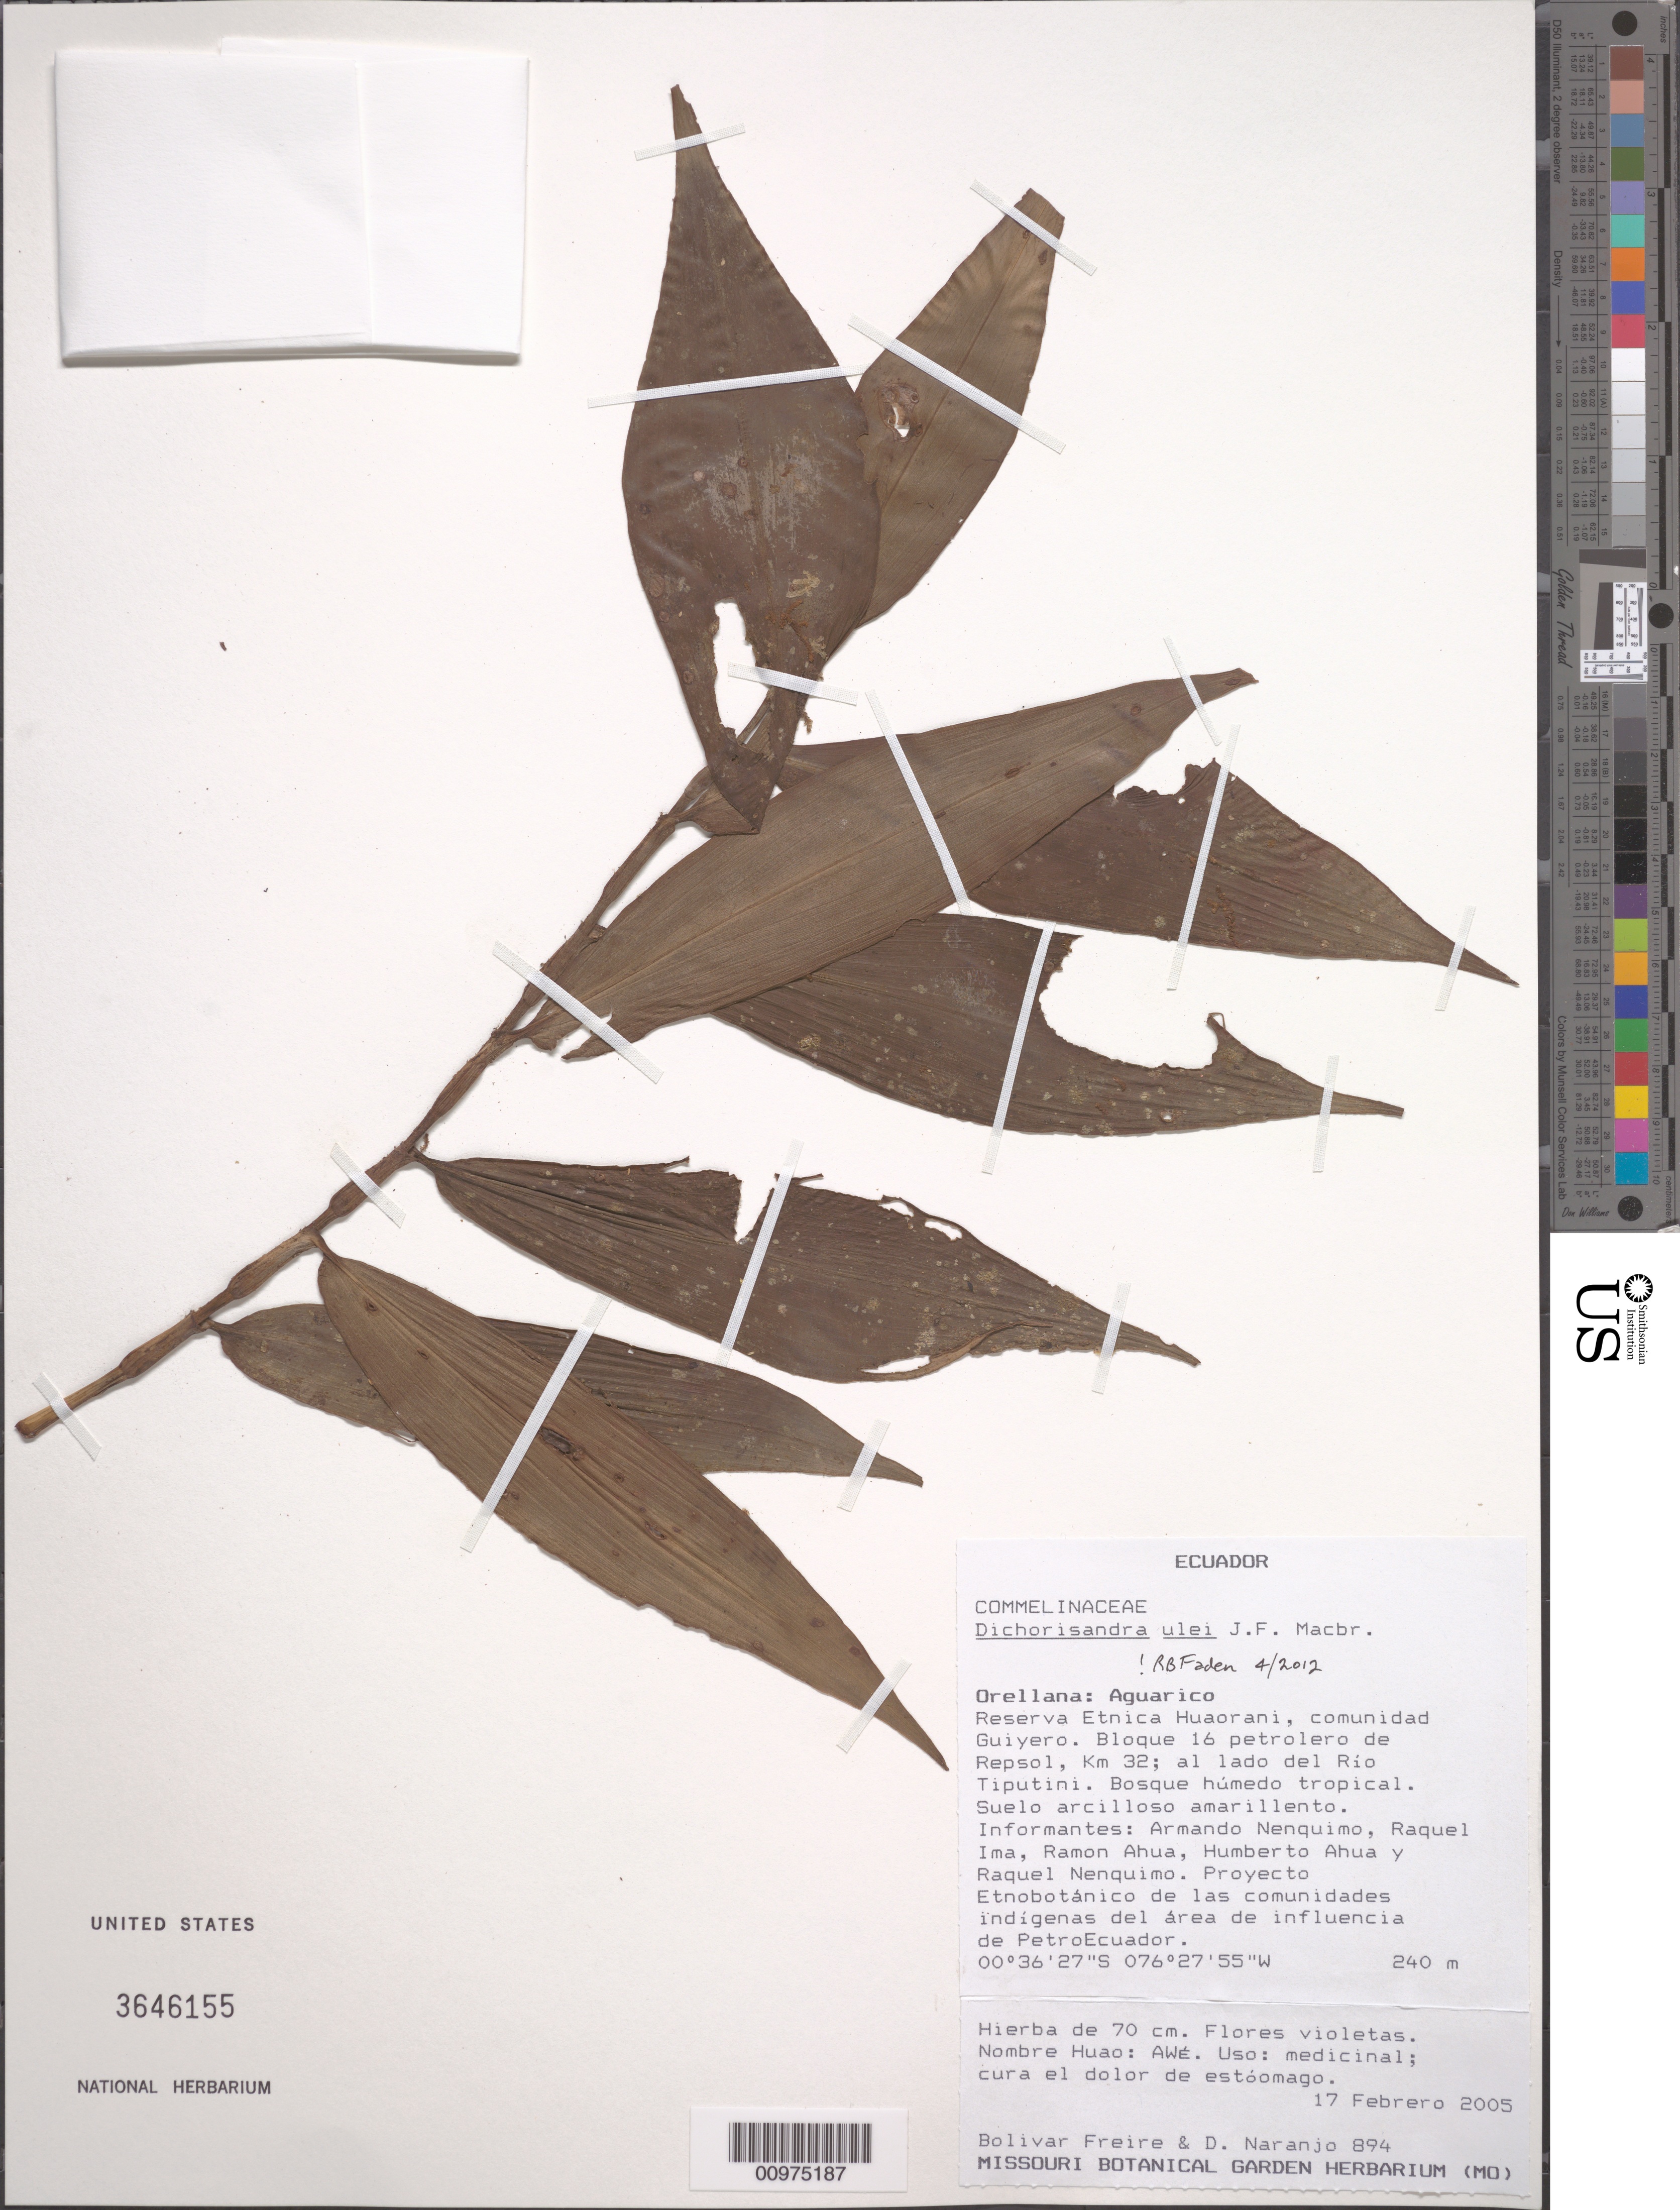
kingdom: Plantae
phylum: Tracheophyta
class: Liliopsida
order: Commelinales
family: Commelinaceae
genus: Dichorisandra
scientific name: Dichorisandra ulei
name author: J.F. Macbr.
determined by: Faden, Robert B., (US), Smithsonian Institution - National Museum of Natural History (UNITED STATES)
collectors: B. Freire & D. Naranjo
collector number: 894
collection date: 2005-02-17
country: Ecuador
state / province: Orellana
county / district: Aguarico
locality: Reserva Etnica Huaorani, comunidad Guiyero. Bloque 16 petrolero de Repsol, Km 32; al lado del Rio Tiputini.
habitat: Bosque húmedo tropical. Suelo arcilloso amarillento.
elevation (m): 240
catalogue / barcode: US 3646155